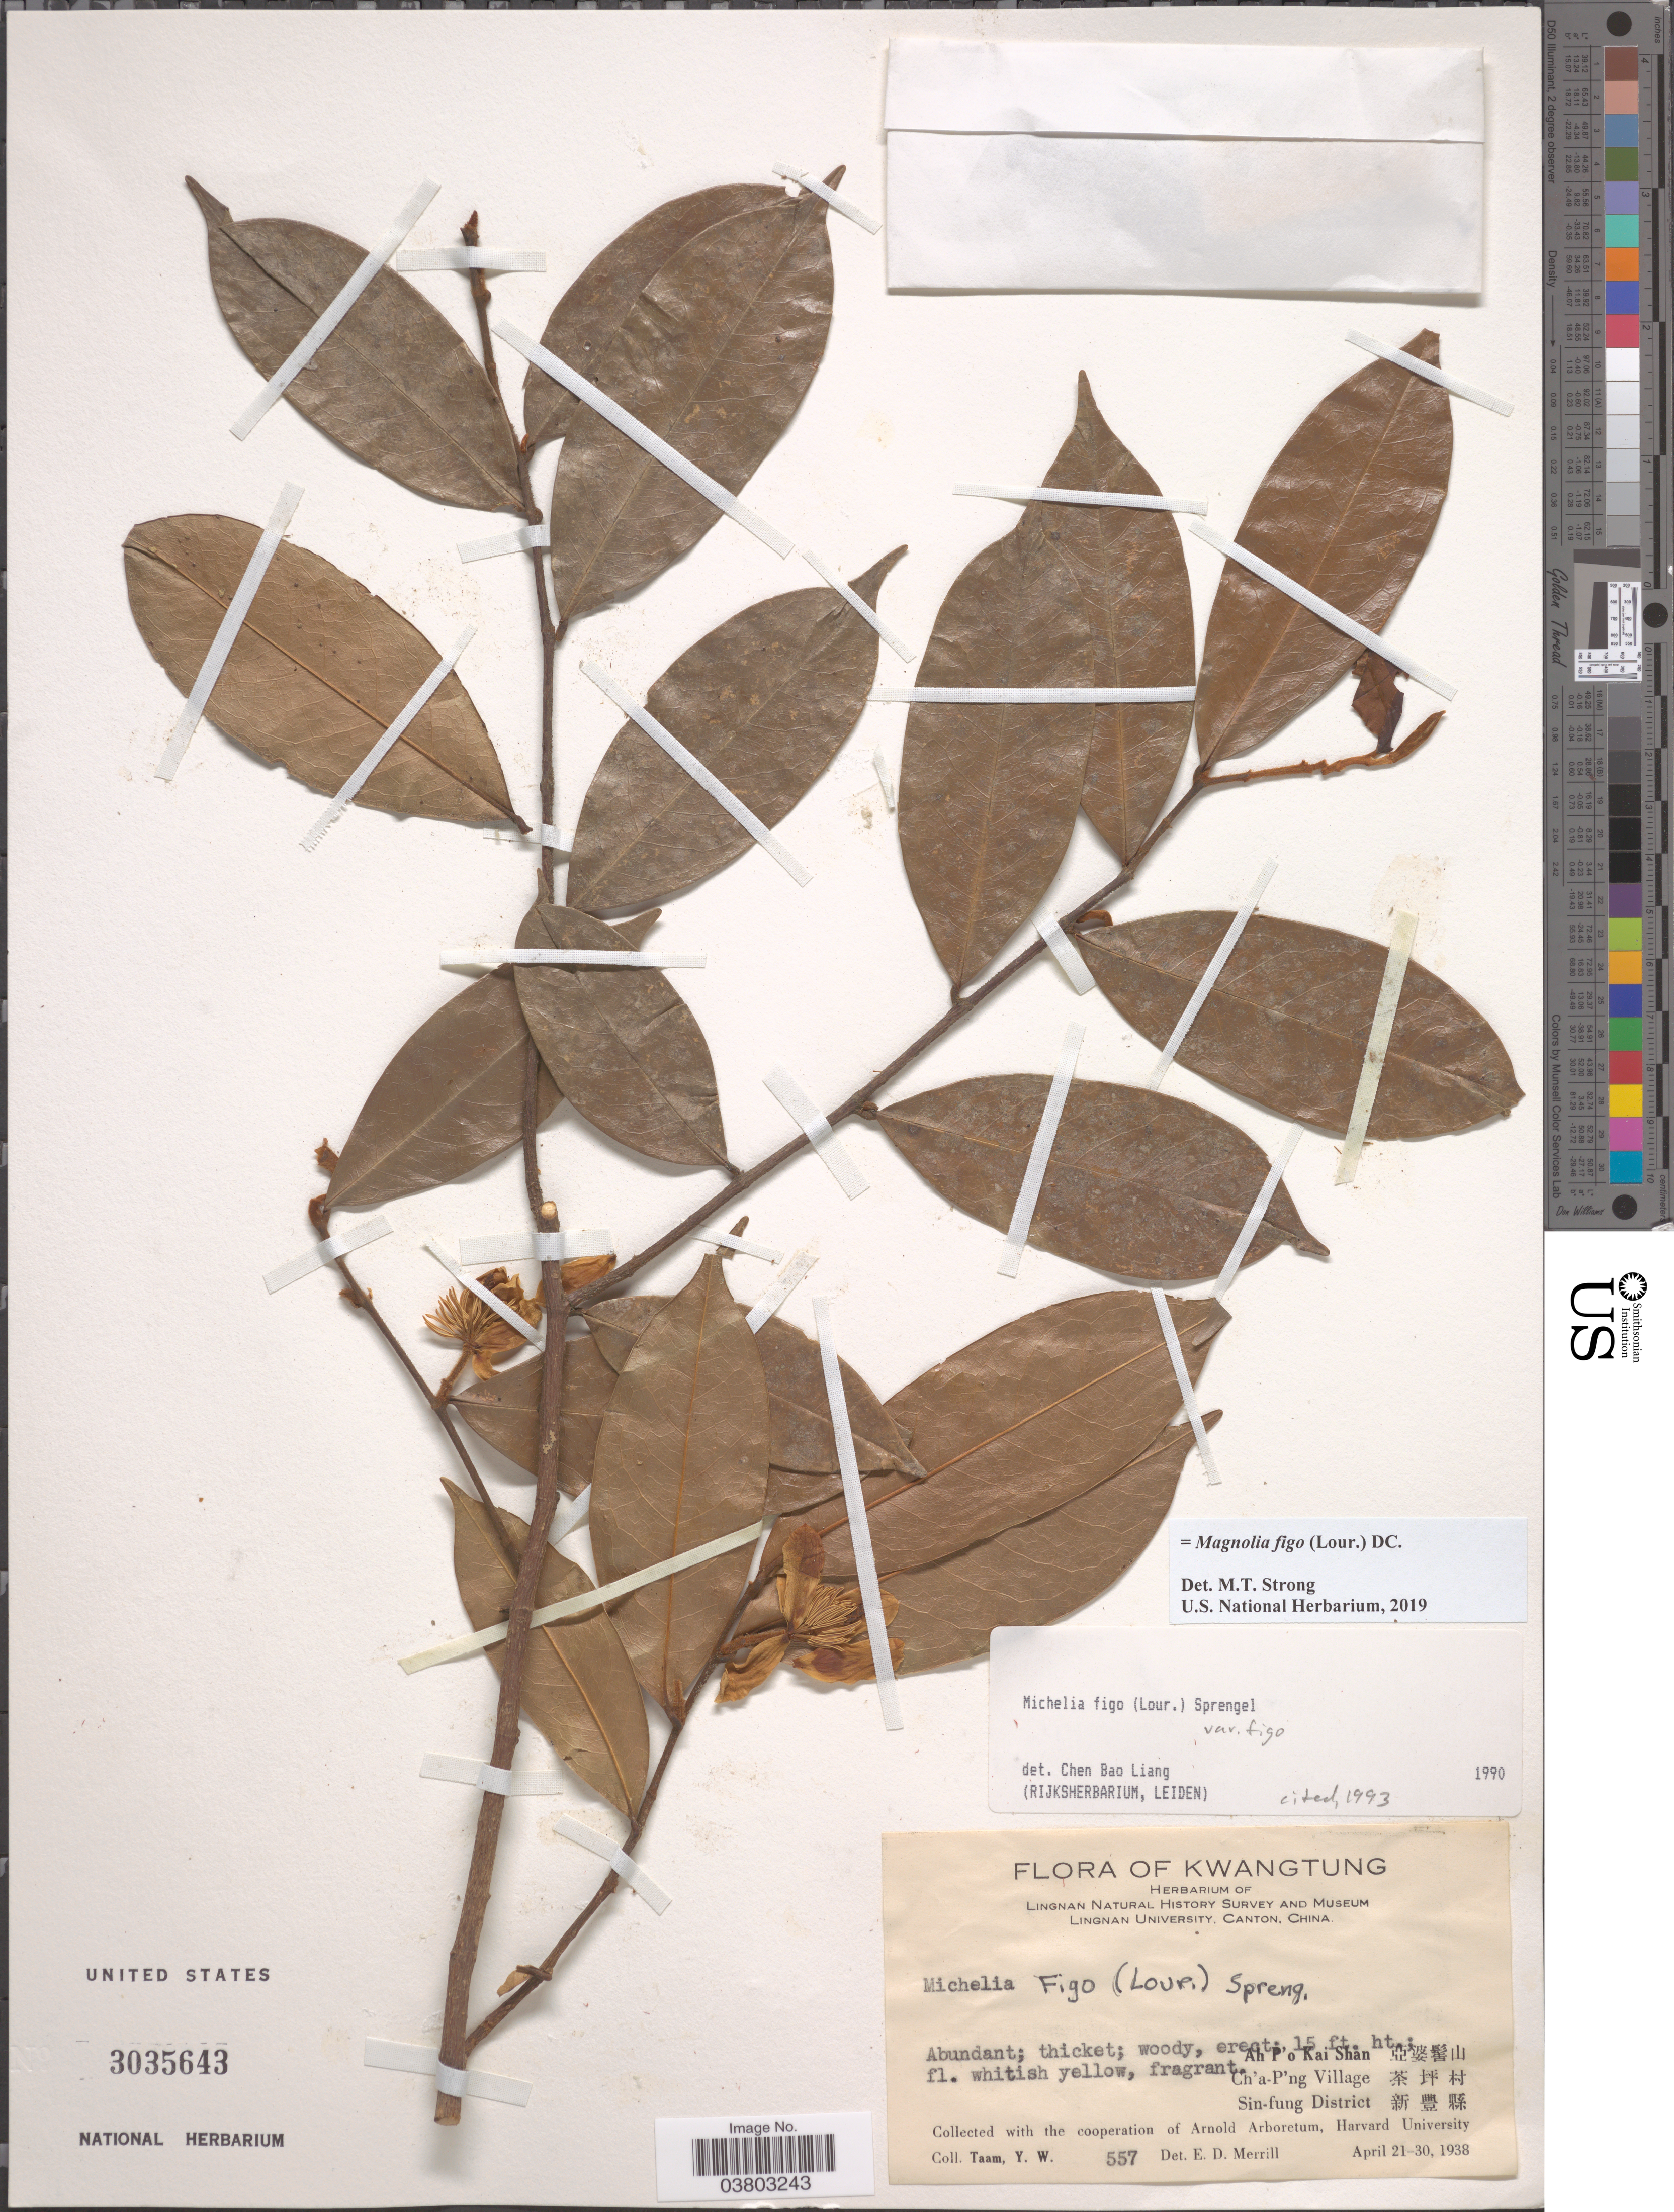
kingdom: Plantae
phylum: Tracheophyta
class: Magnoliopsida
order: Magnoliales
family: Magnoliaceae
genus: Magnolia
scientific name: Magnolia figo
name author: (Lour.) DC.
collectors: Y. W. Taam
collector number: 557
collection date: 1938-04-21/1938-04-30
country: China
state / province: Guangdong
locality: Kwangtung. Ah P'o Kai Shan X. Ch'a-P'ng Village X. Sin-fung District X.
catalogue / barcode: US 3035643